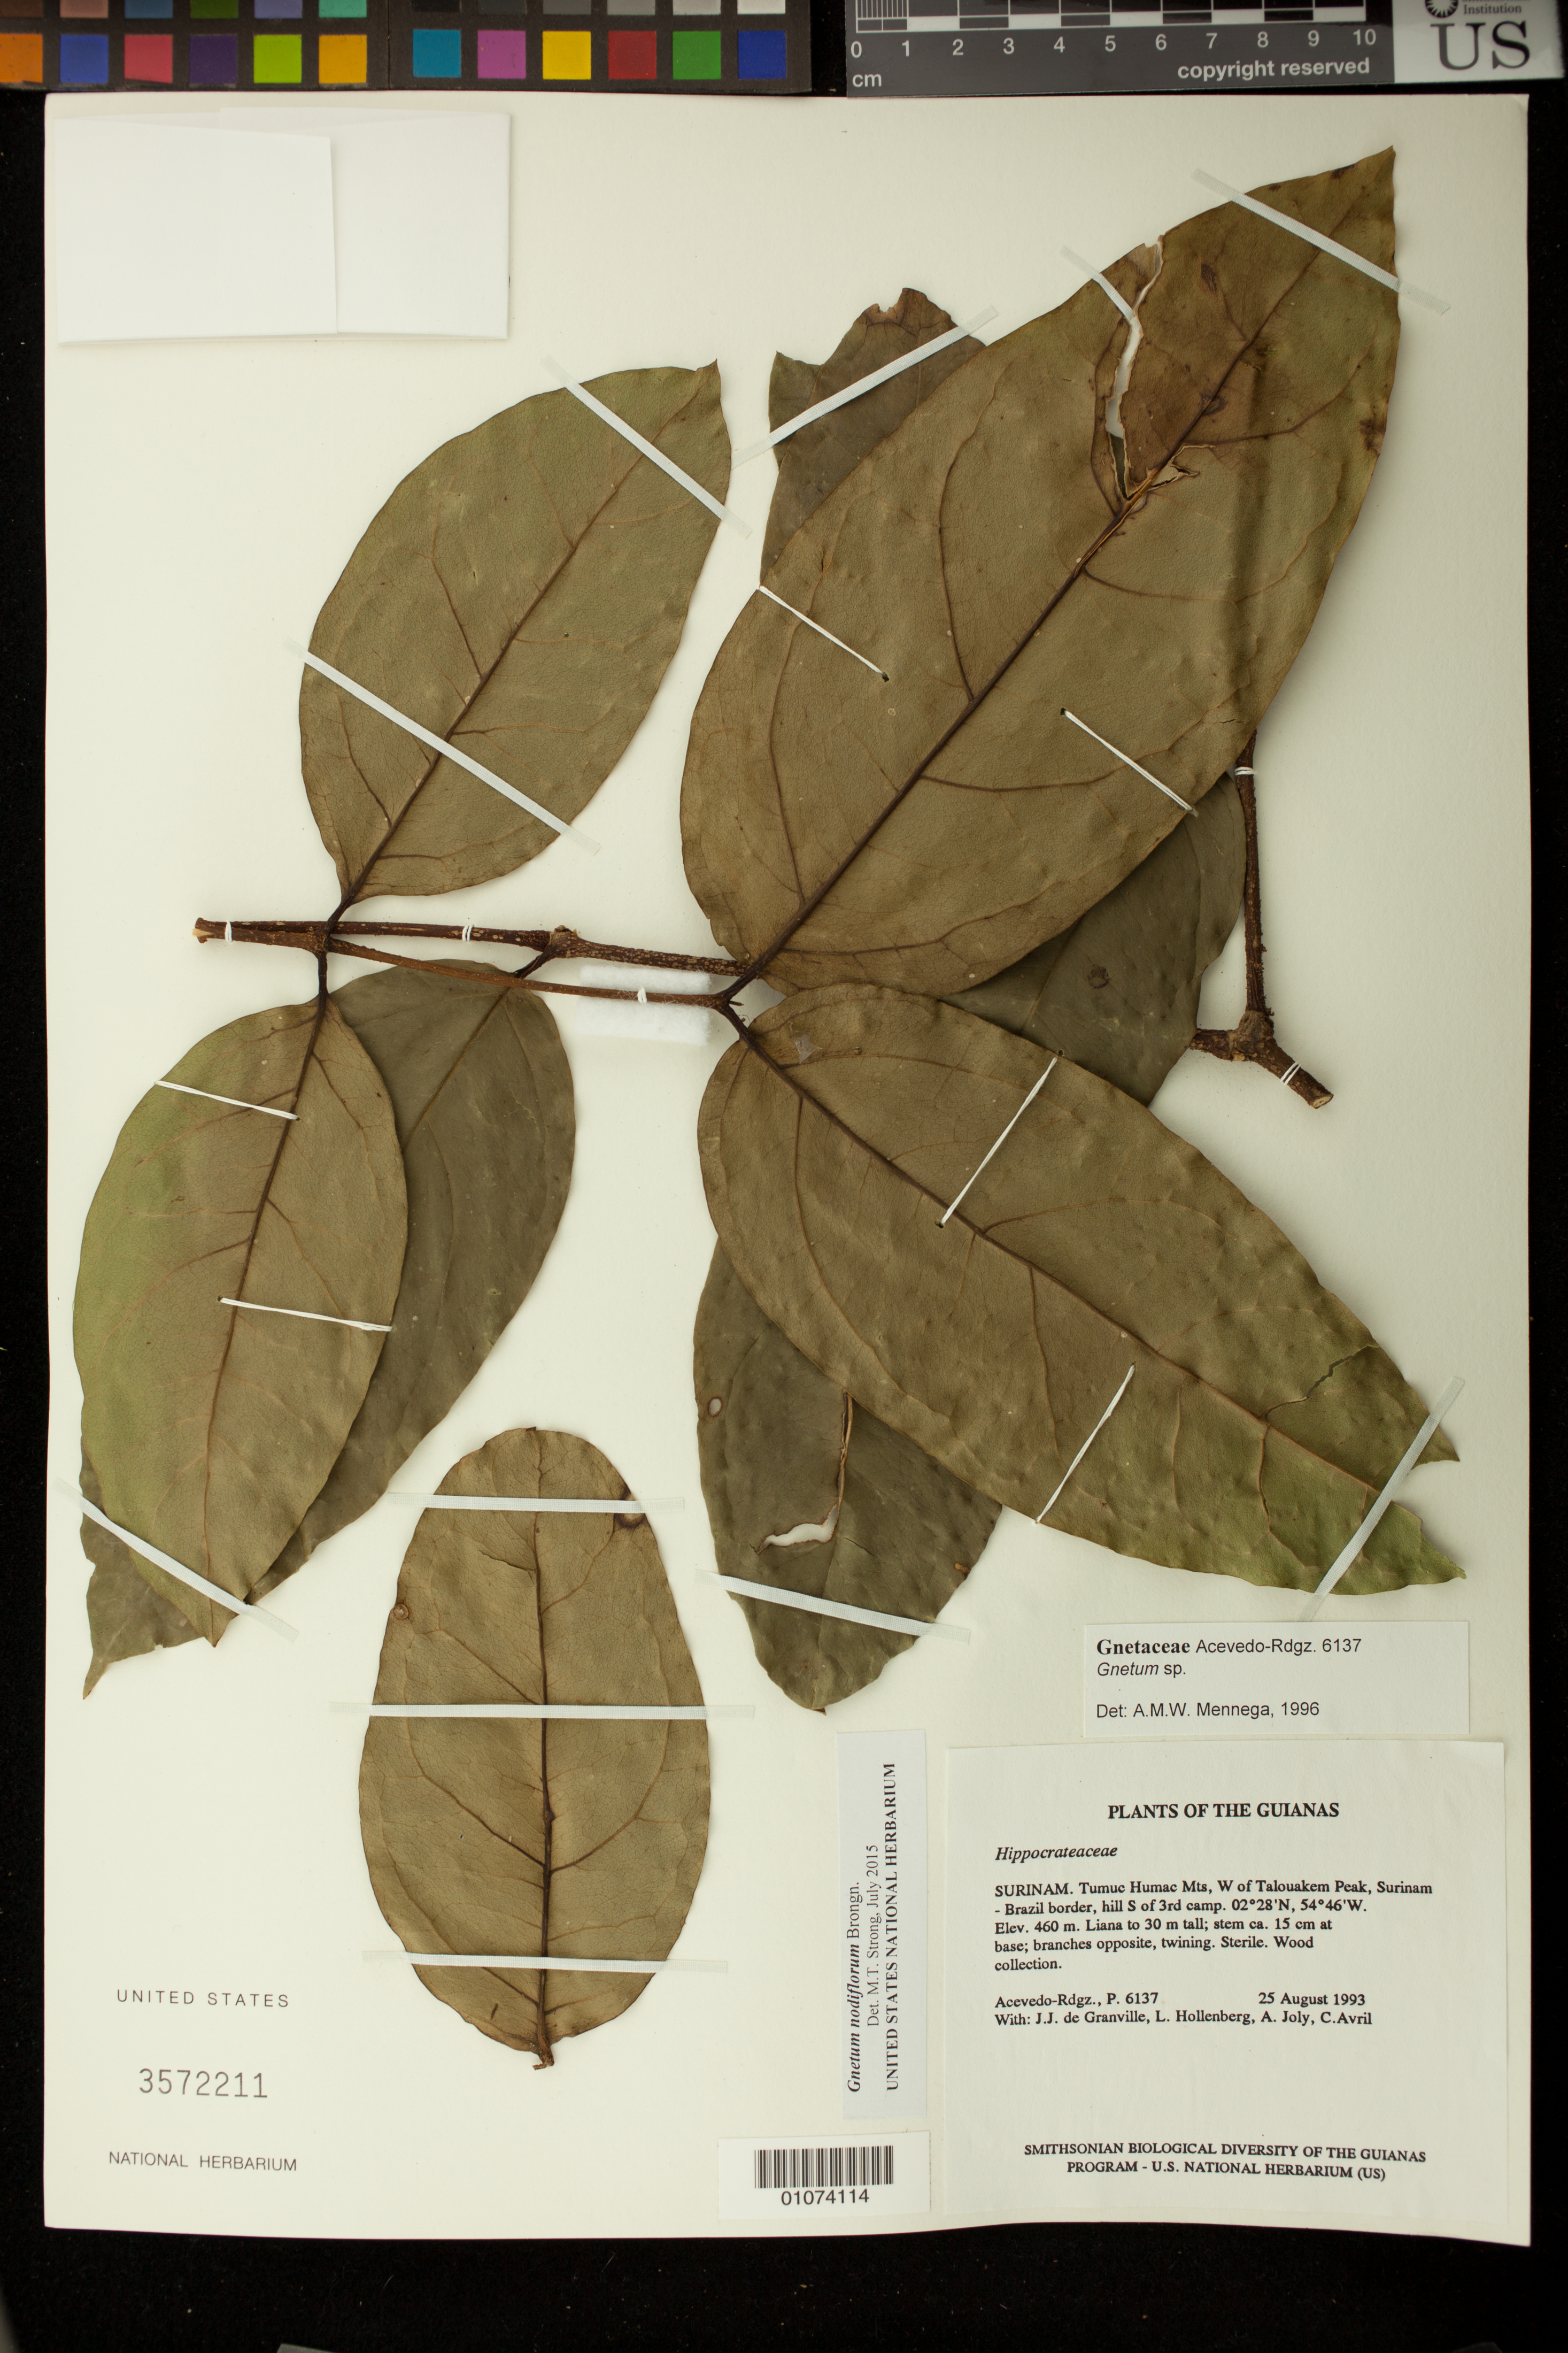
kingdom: Plantae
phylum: Tracheophyta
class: Gnetopsida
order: Gnetales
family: Gnetaceae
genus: Gnetum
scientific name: Gnetum nodiflorum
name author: Brongn.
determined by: Strong, M. T., (US), Smithsonian Institution - National Museum of Natural History (UNITED STATES)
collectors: P. Acevedo-Rodr.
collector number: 6137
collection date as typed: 25 Aug 1993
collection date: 1993-08-25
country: Suriname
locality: Tumuc Humac Mts, W of Talouakem Peak, Surinam - Brazil border, hill S of 3rd camp.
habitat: Hillside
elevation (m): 460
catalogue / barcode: US 3572211